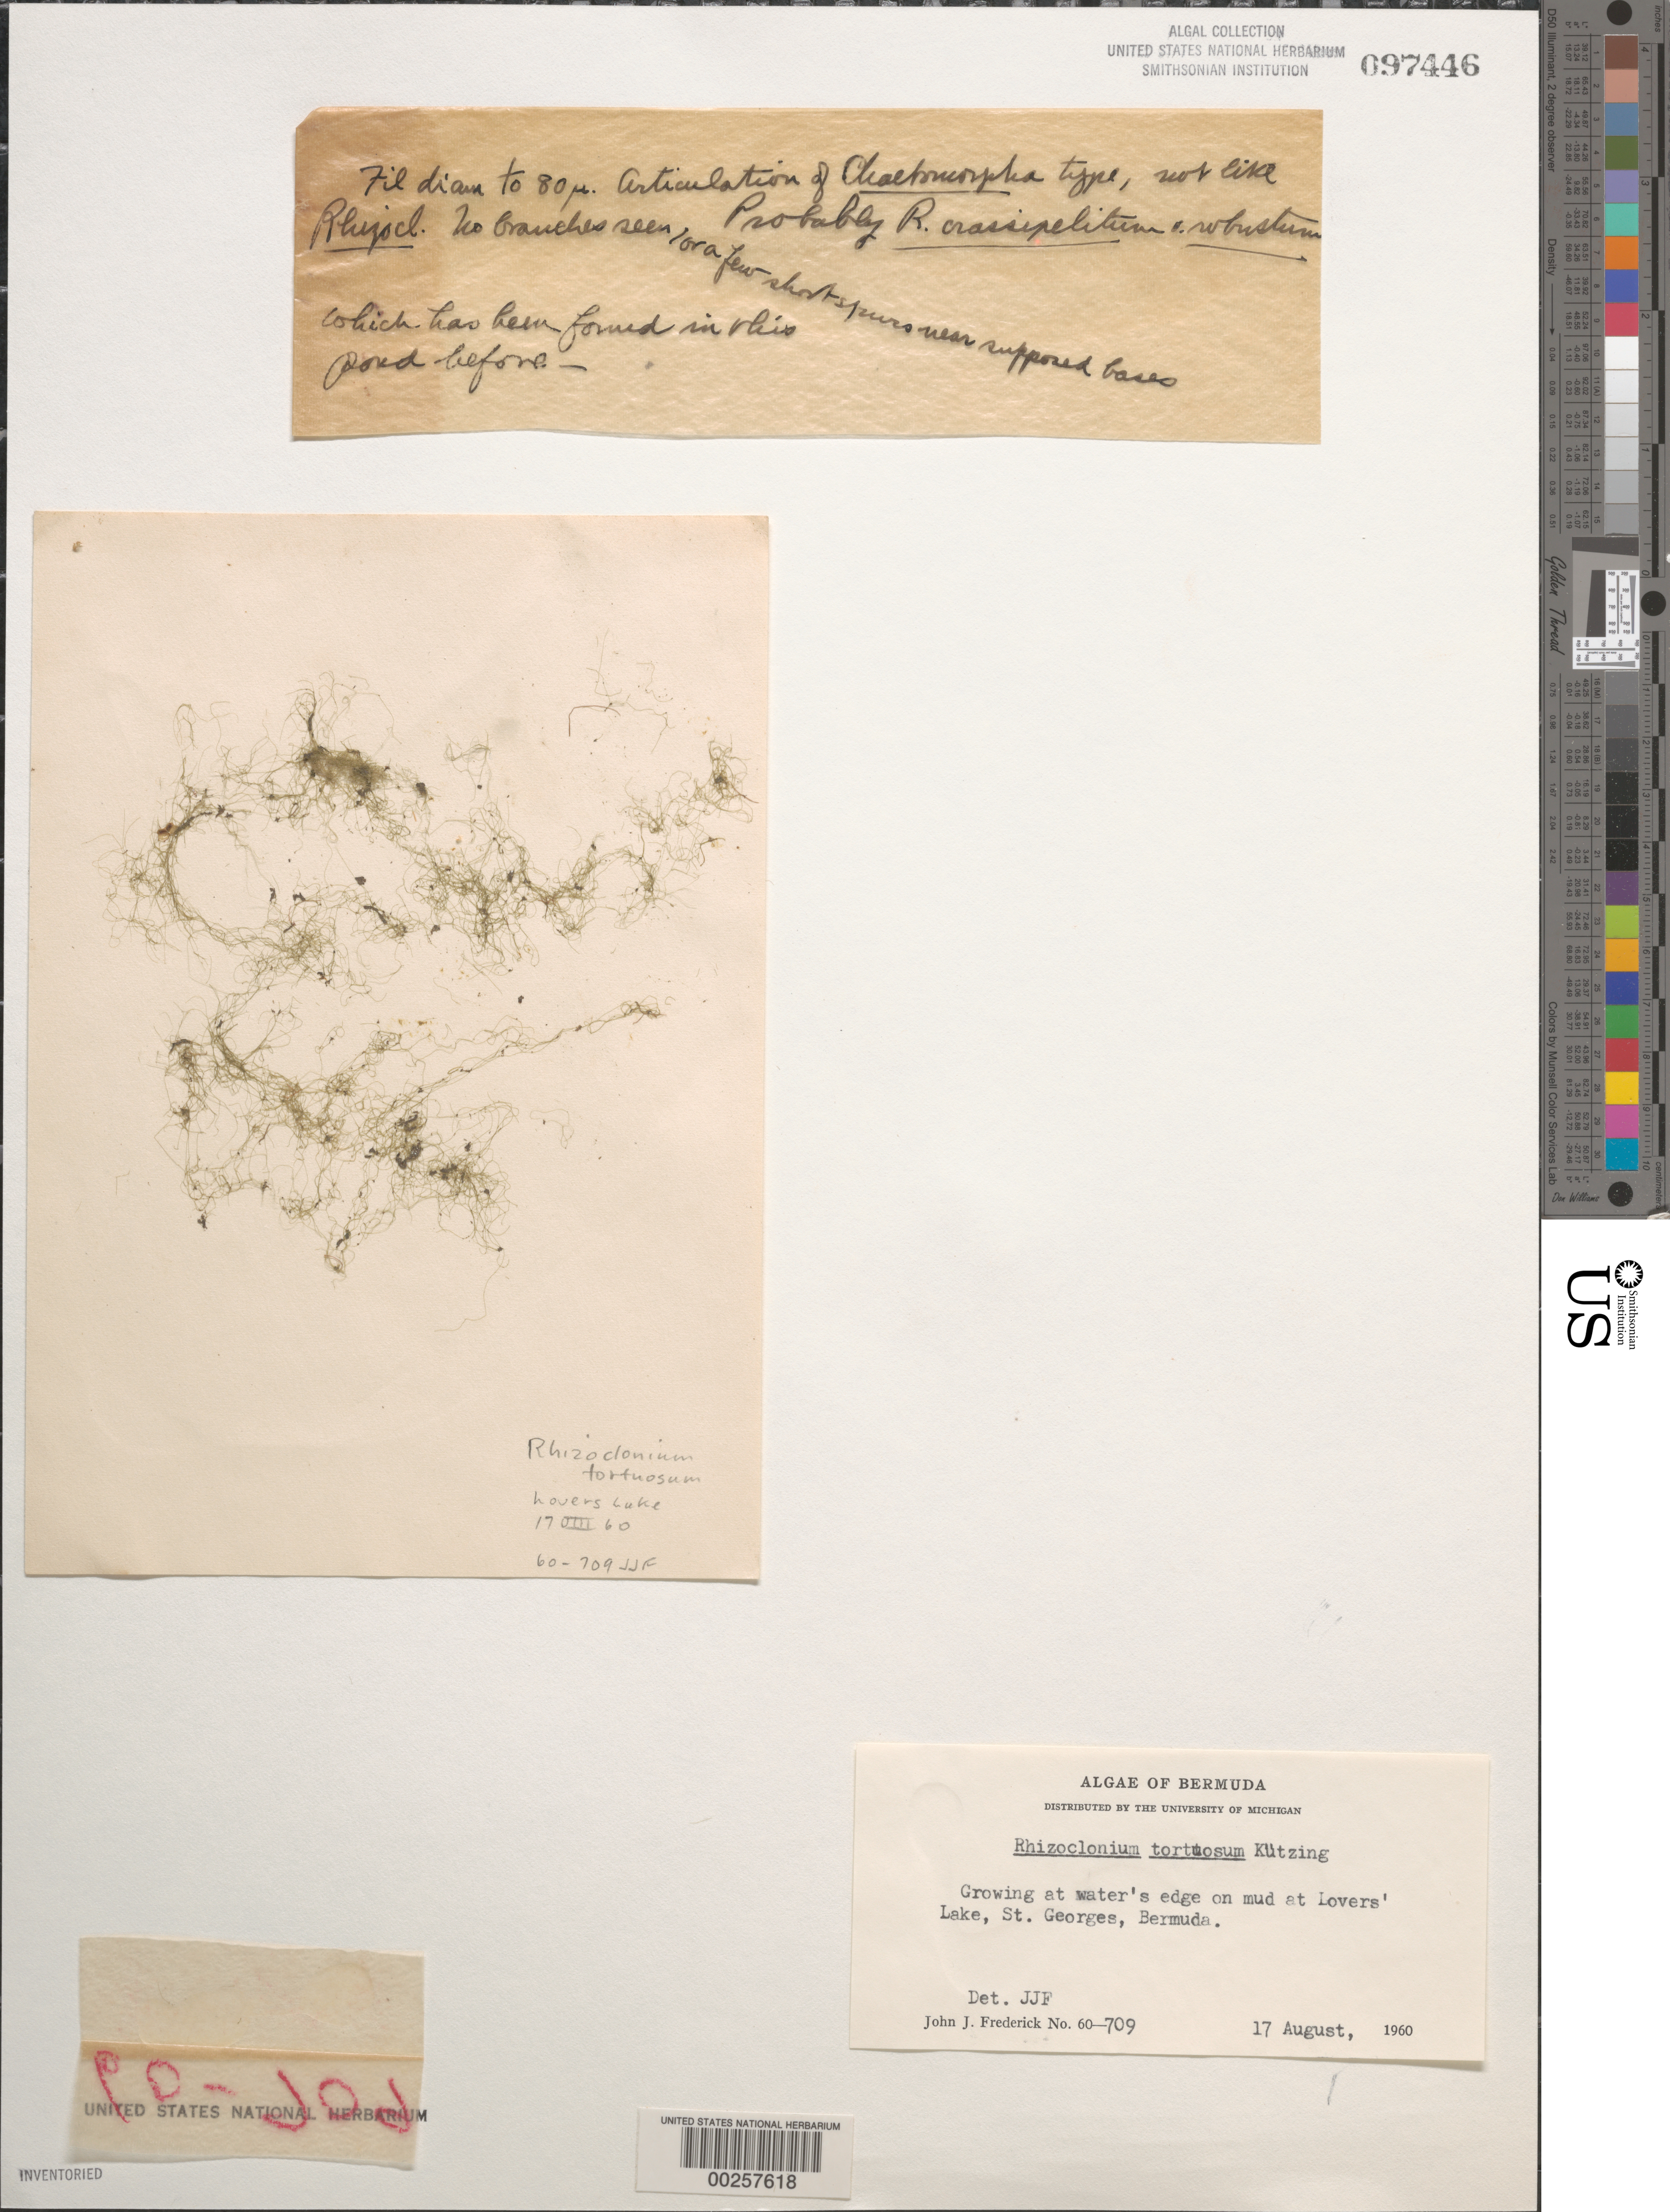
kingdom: Plantae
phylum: Chlorophyta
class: Ulvophyceae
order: Cladophorales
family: Cladophoraceae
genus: Chaetomorpha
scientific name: Chaetomorpha tortuosa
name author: (Dilwyn) Kütz.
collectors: J. Frederick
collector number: JJF 60-709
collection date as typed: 17 Aug 1960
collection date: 1960-08-17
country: Bermuda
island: St. George's Island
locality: Lovers' Lake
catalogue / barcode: US 97446